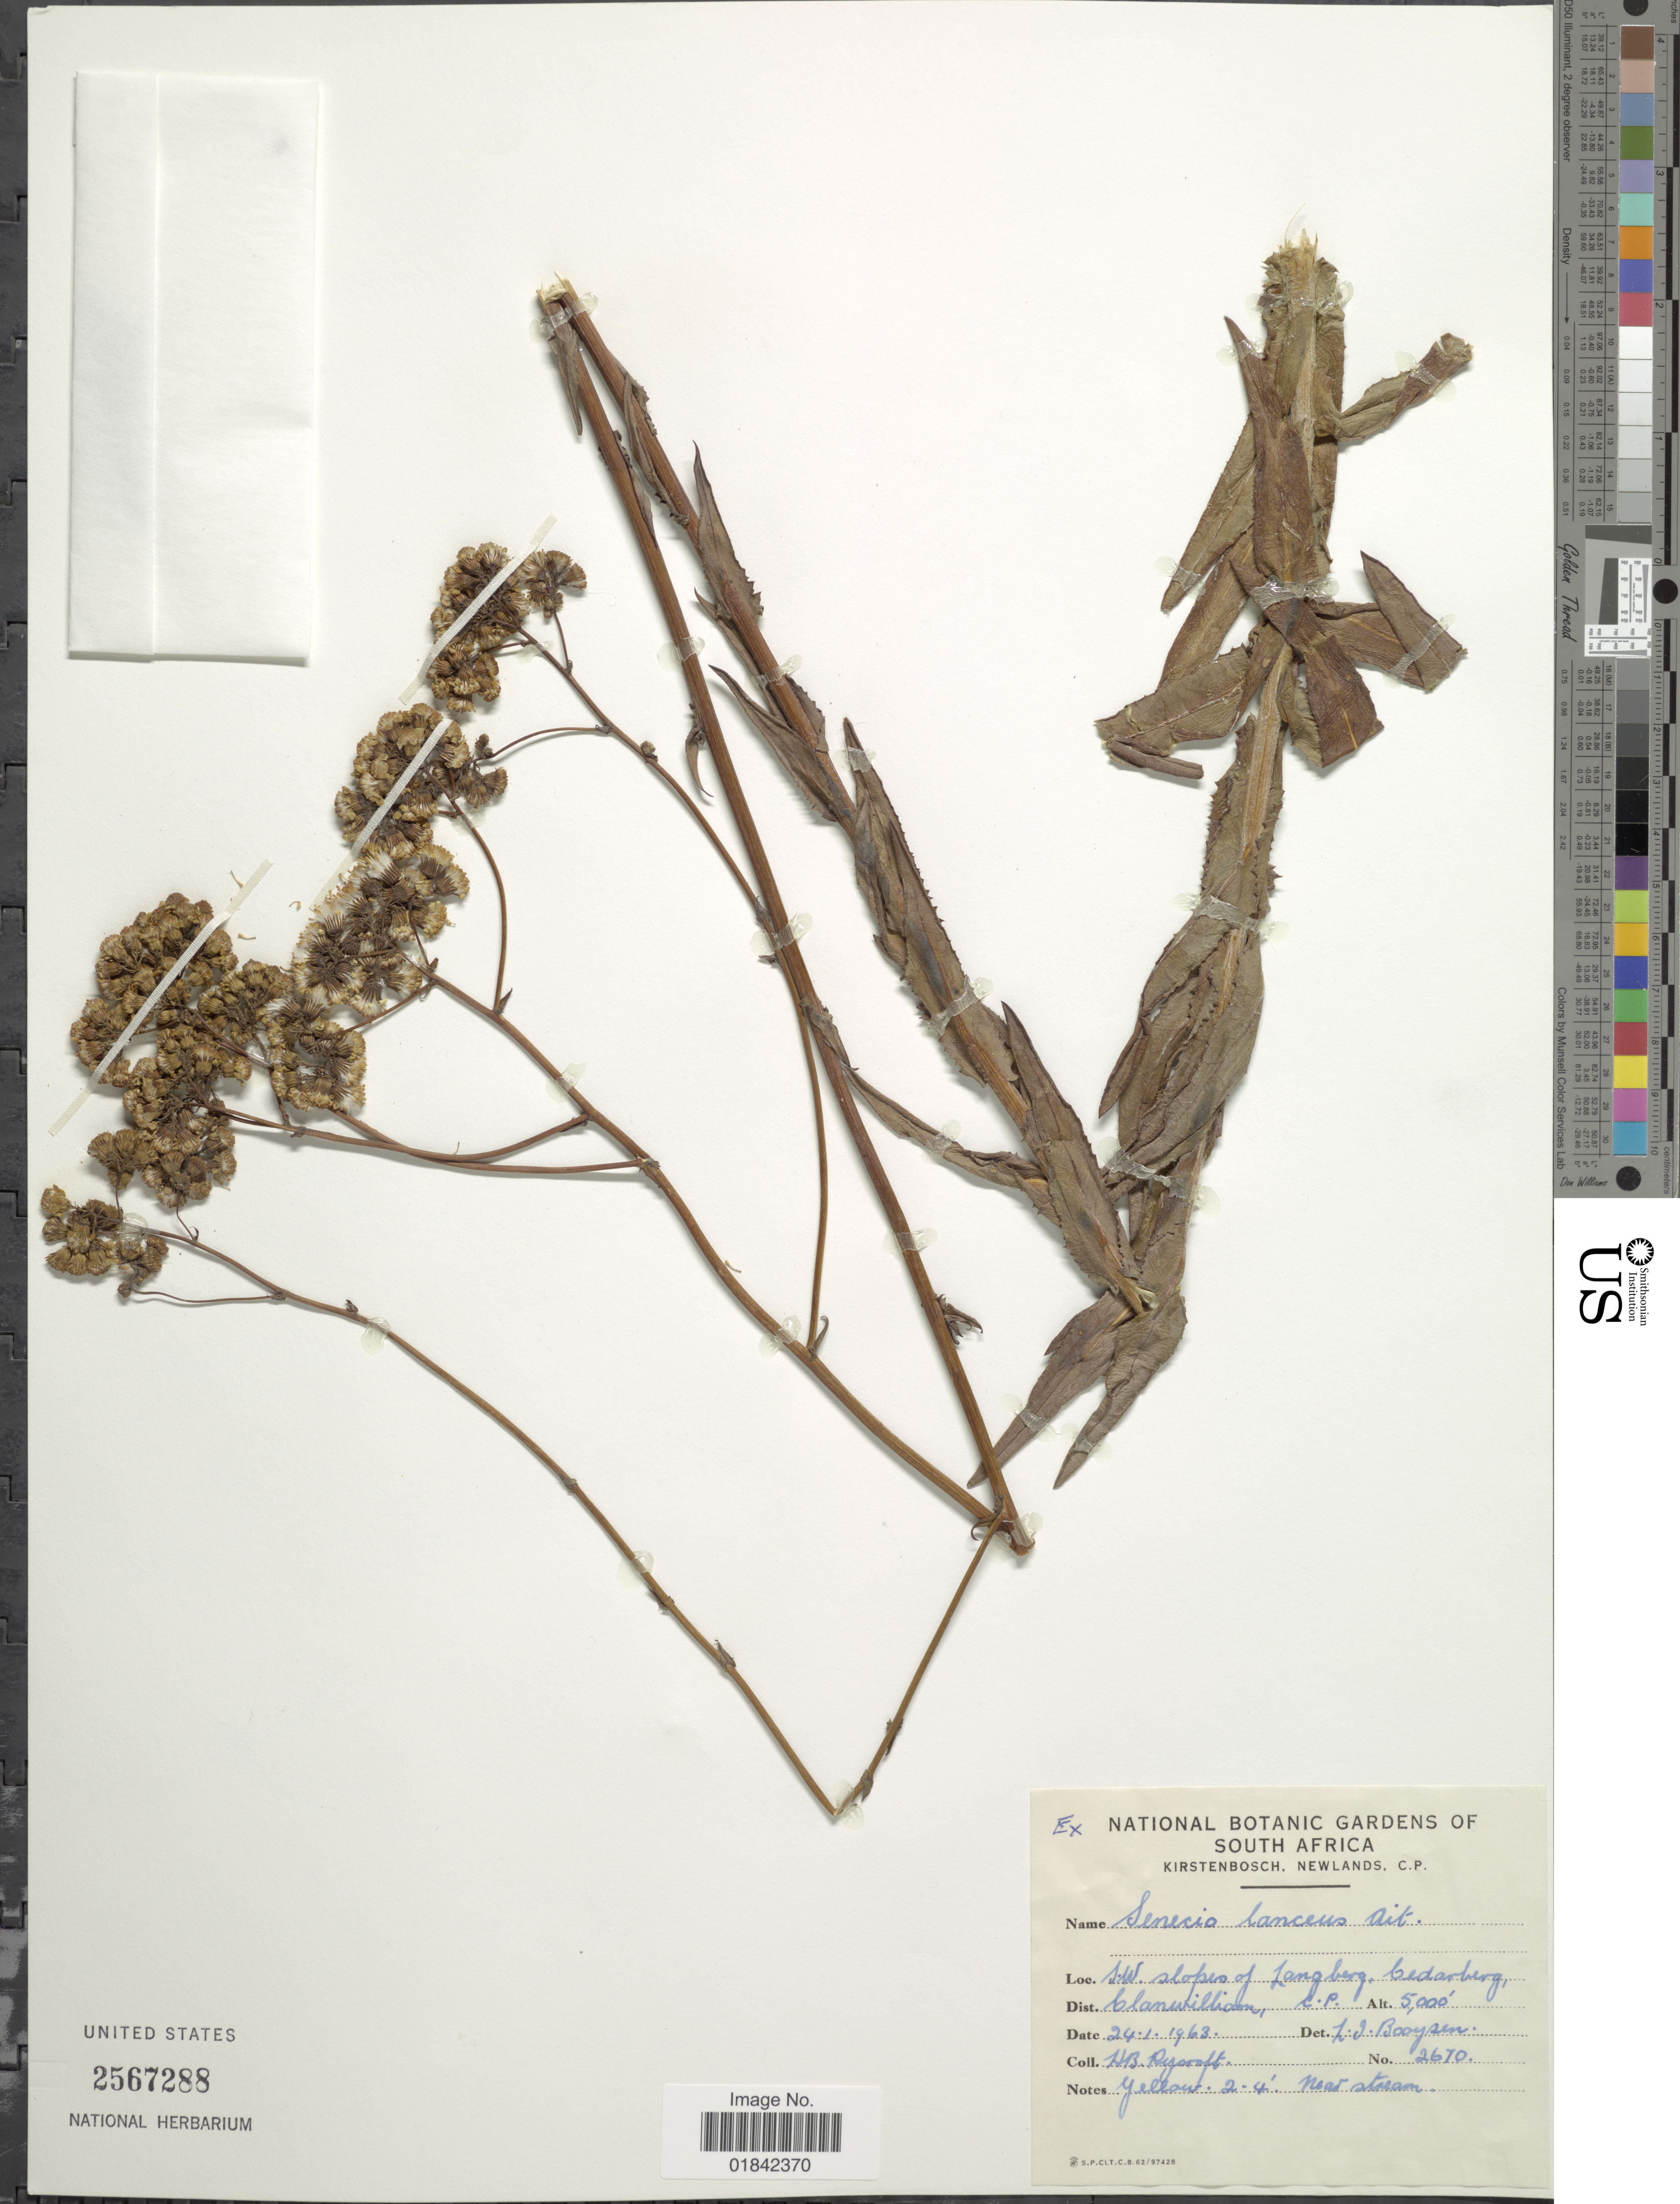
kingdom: Plantae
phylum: Tracheophyta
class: Magnoliopsida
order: Asterales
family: Asteraceae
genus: Senecio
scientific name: Senecio lanceus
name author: Aiton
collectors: H. Rycroft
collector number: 2670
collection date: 1963-01-24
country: South Africa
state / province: Western Cape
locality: S. W. slopes of Zangberg, Cedarberg, Clanwilliam, C. P.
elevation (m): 1524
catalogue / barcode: US 2567288